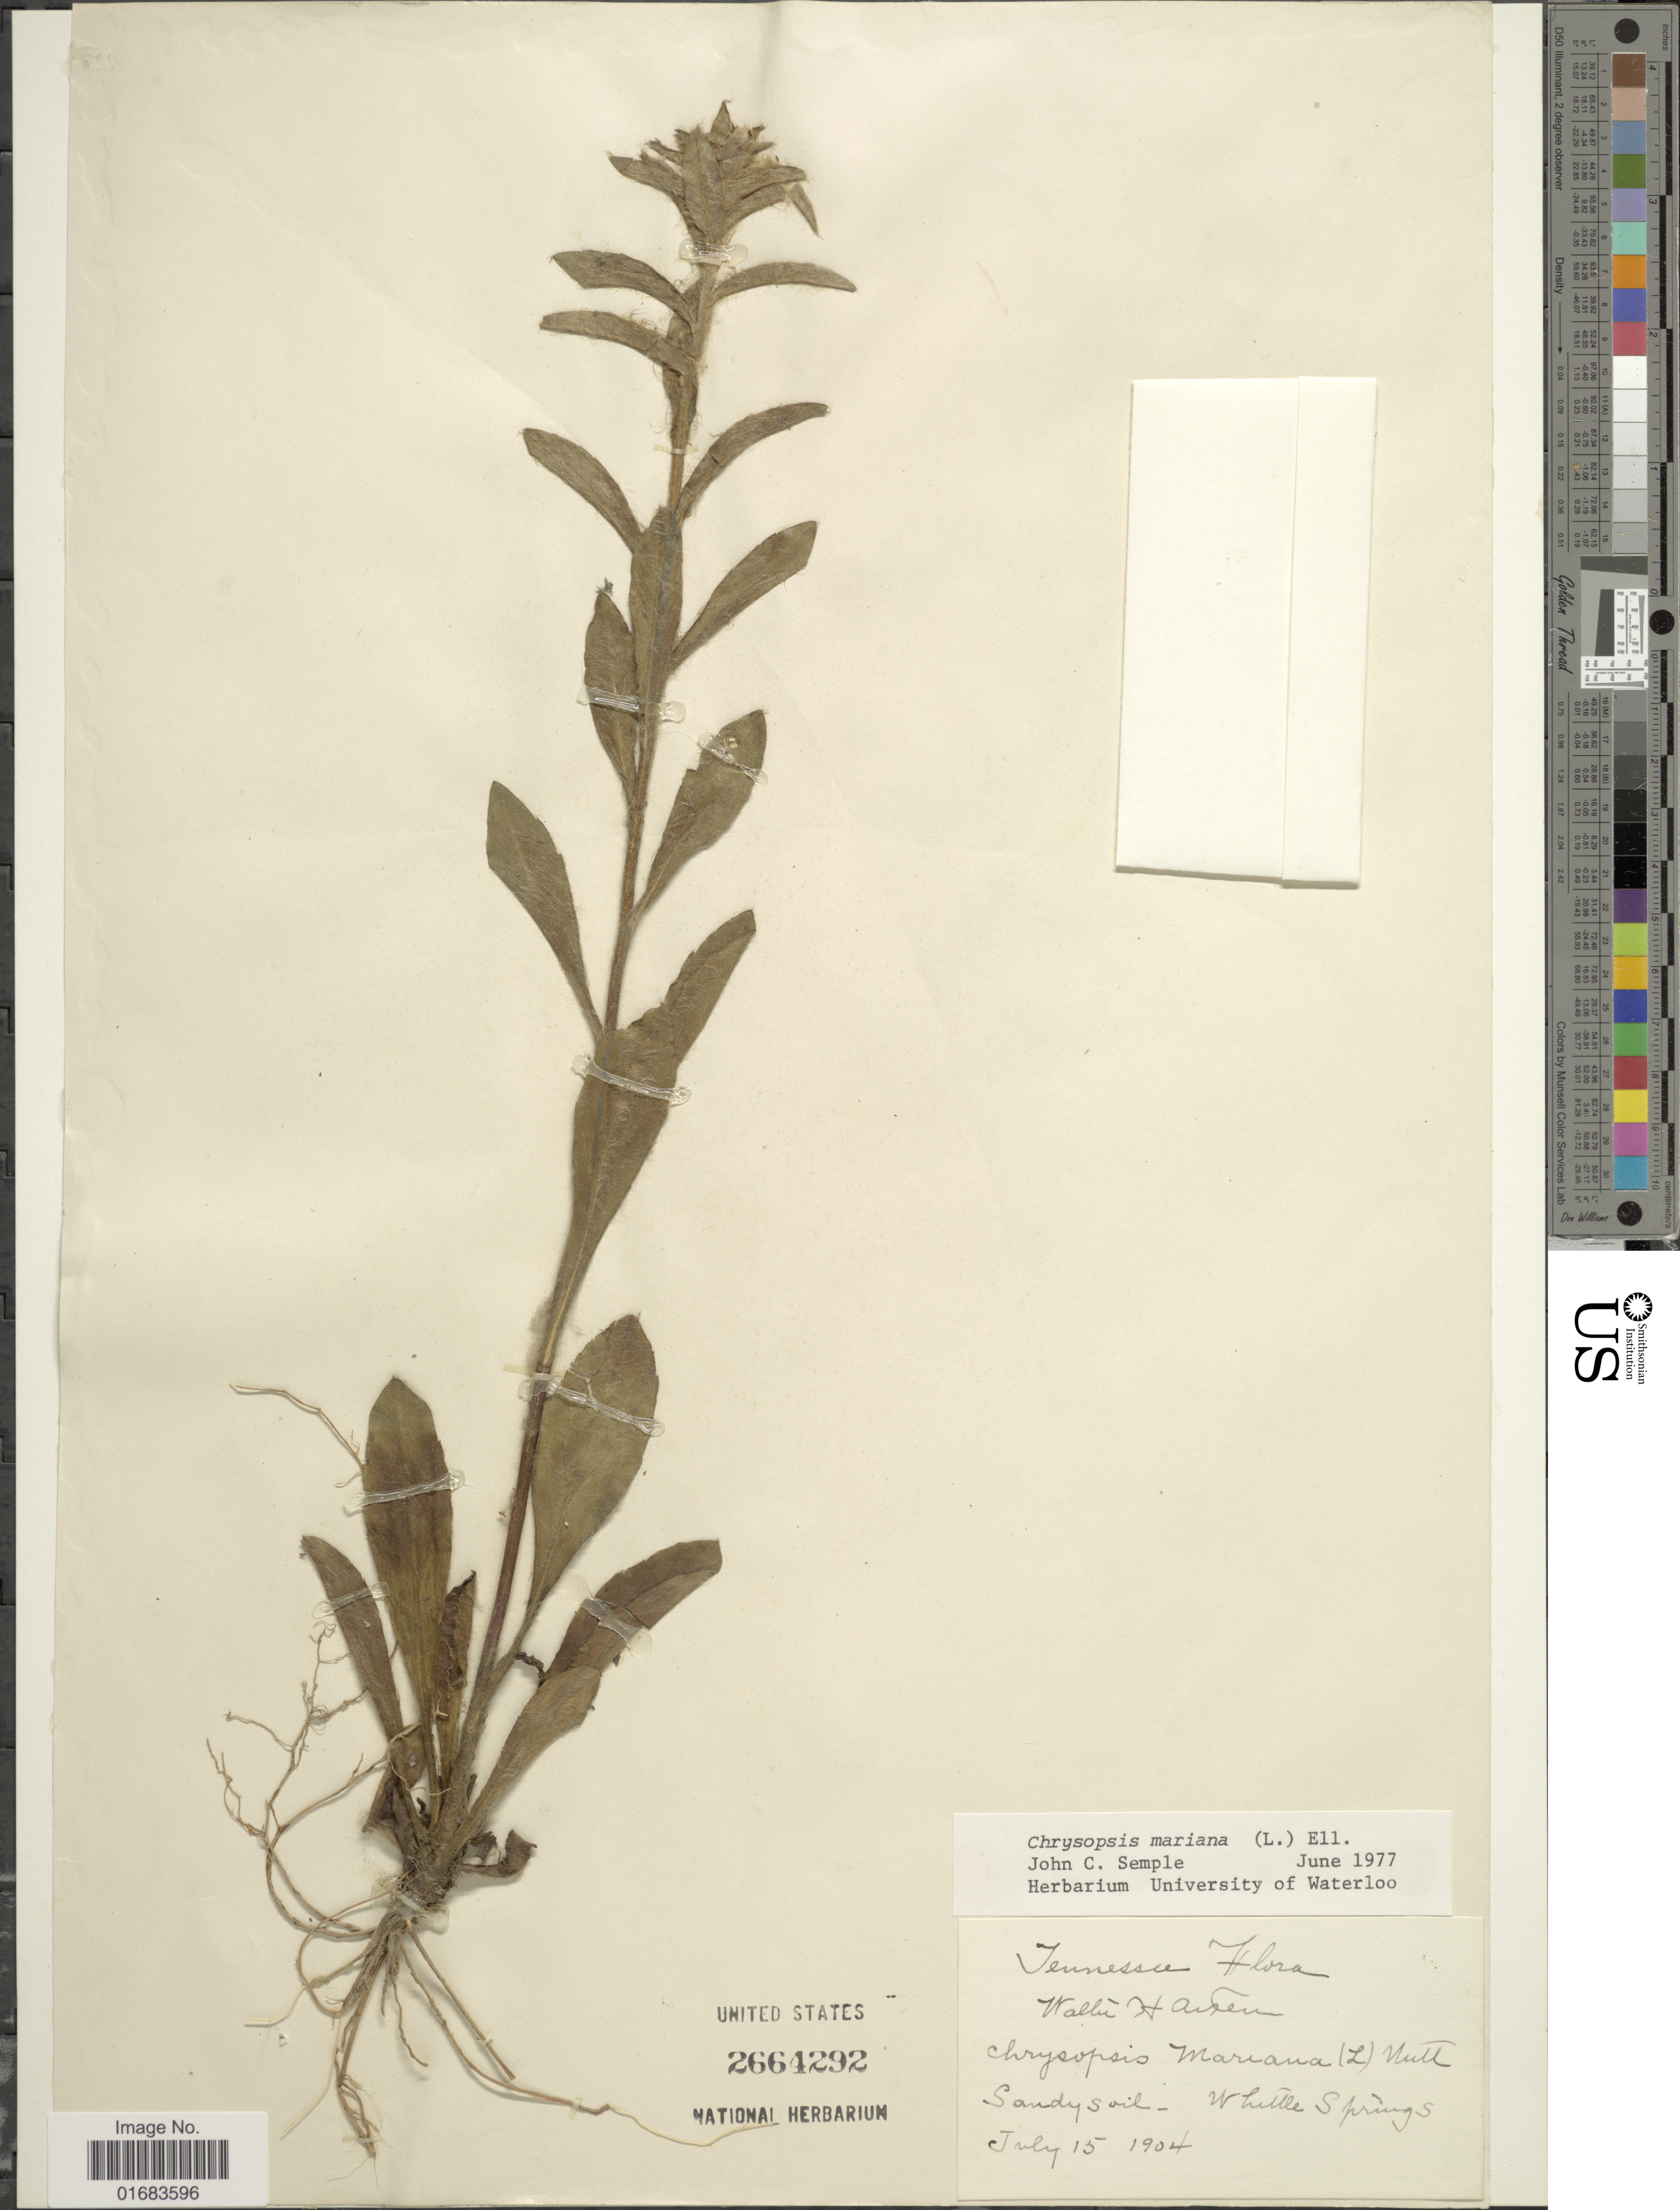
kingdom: Plantae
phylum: Tracheophyta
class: Magnoliopsida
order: Asterales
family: Asteraceae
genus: Chrysopsis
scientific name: Chrysopsis mariana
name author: (L.) Elliott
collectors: W. Hansen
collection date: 1904-07-15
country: United States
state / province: Tennessee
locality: Sandy Soil White Springs.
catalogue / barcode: US 2664292